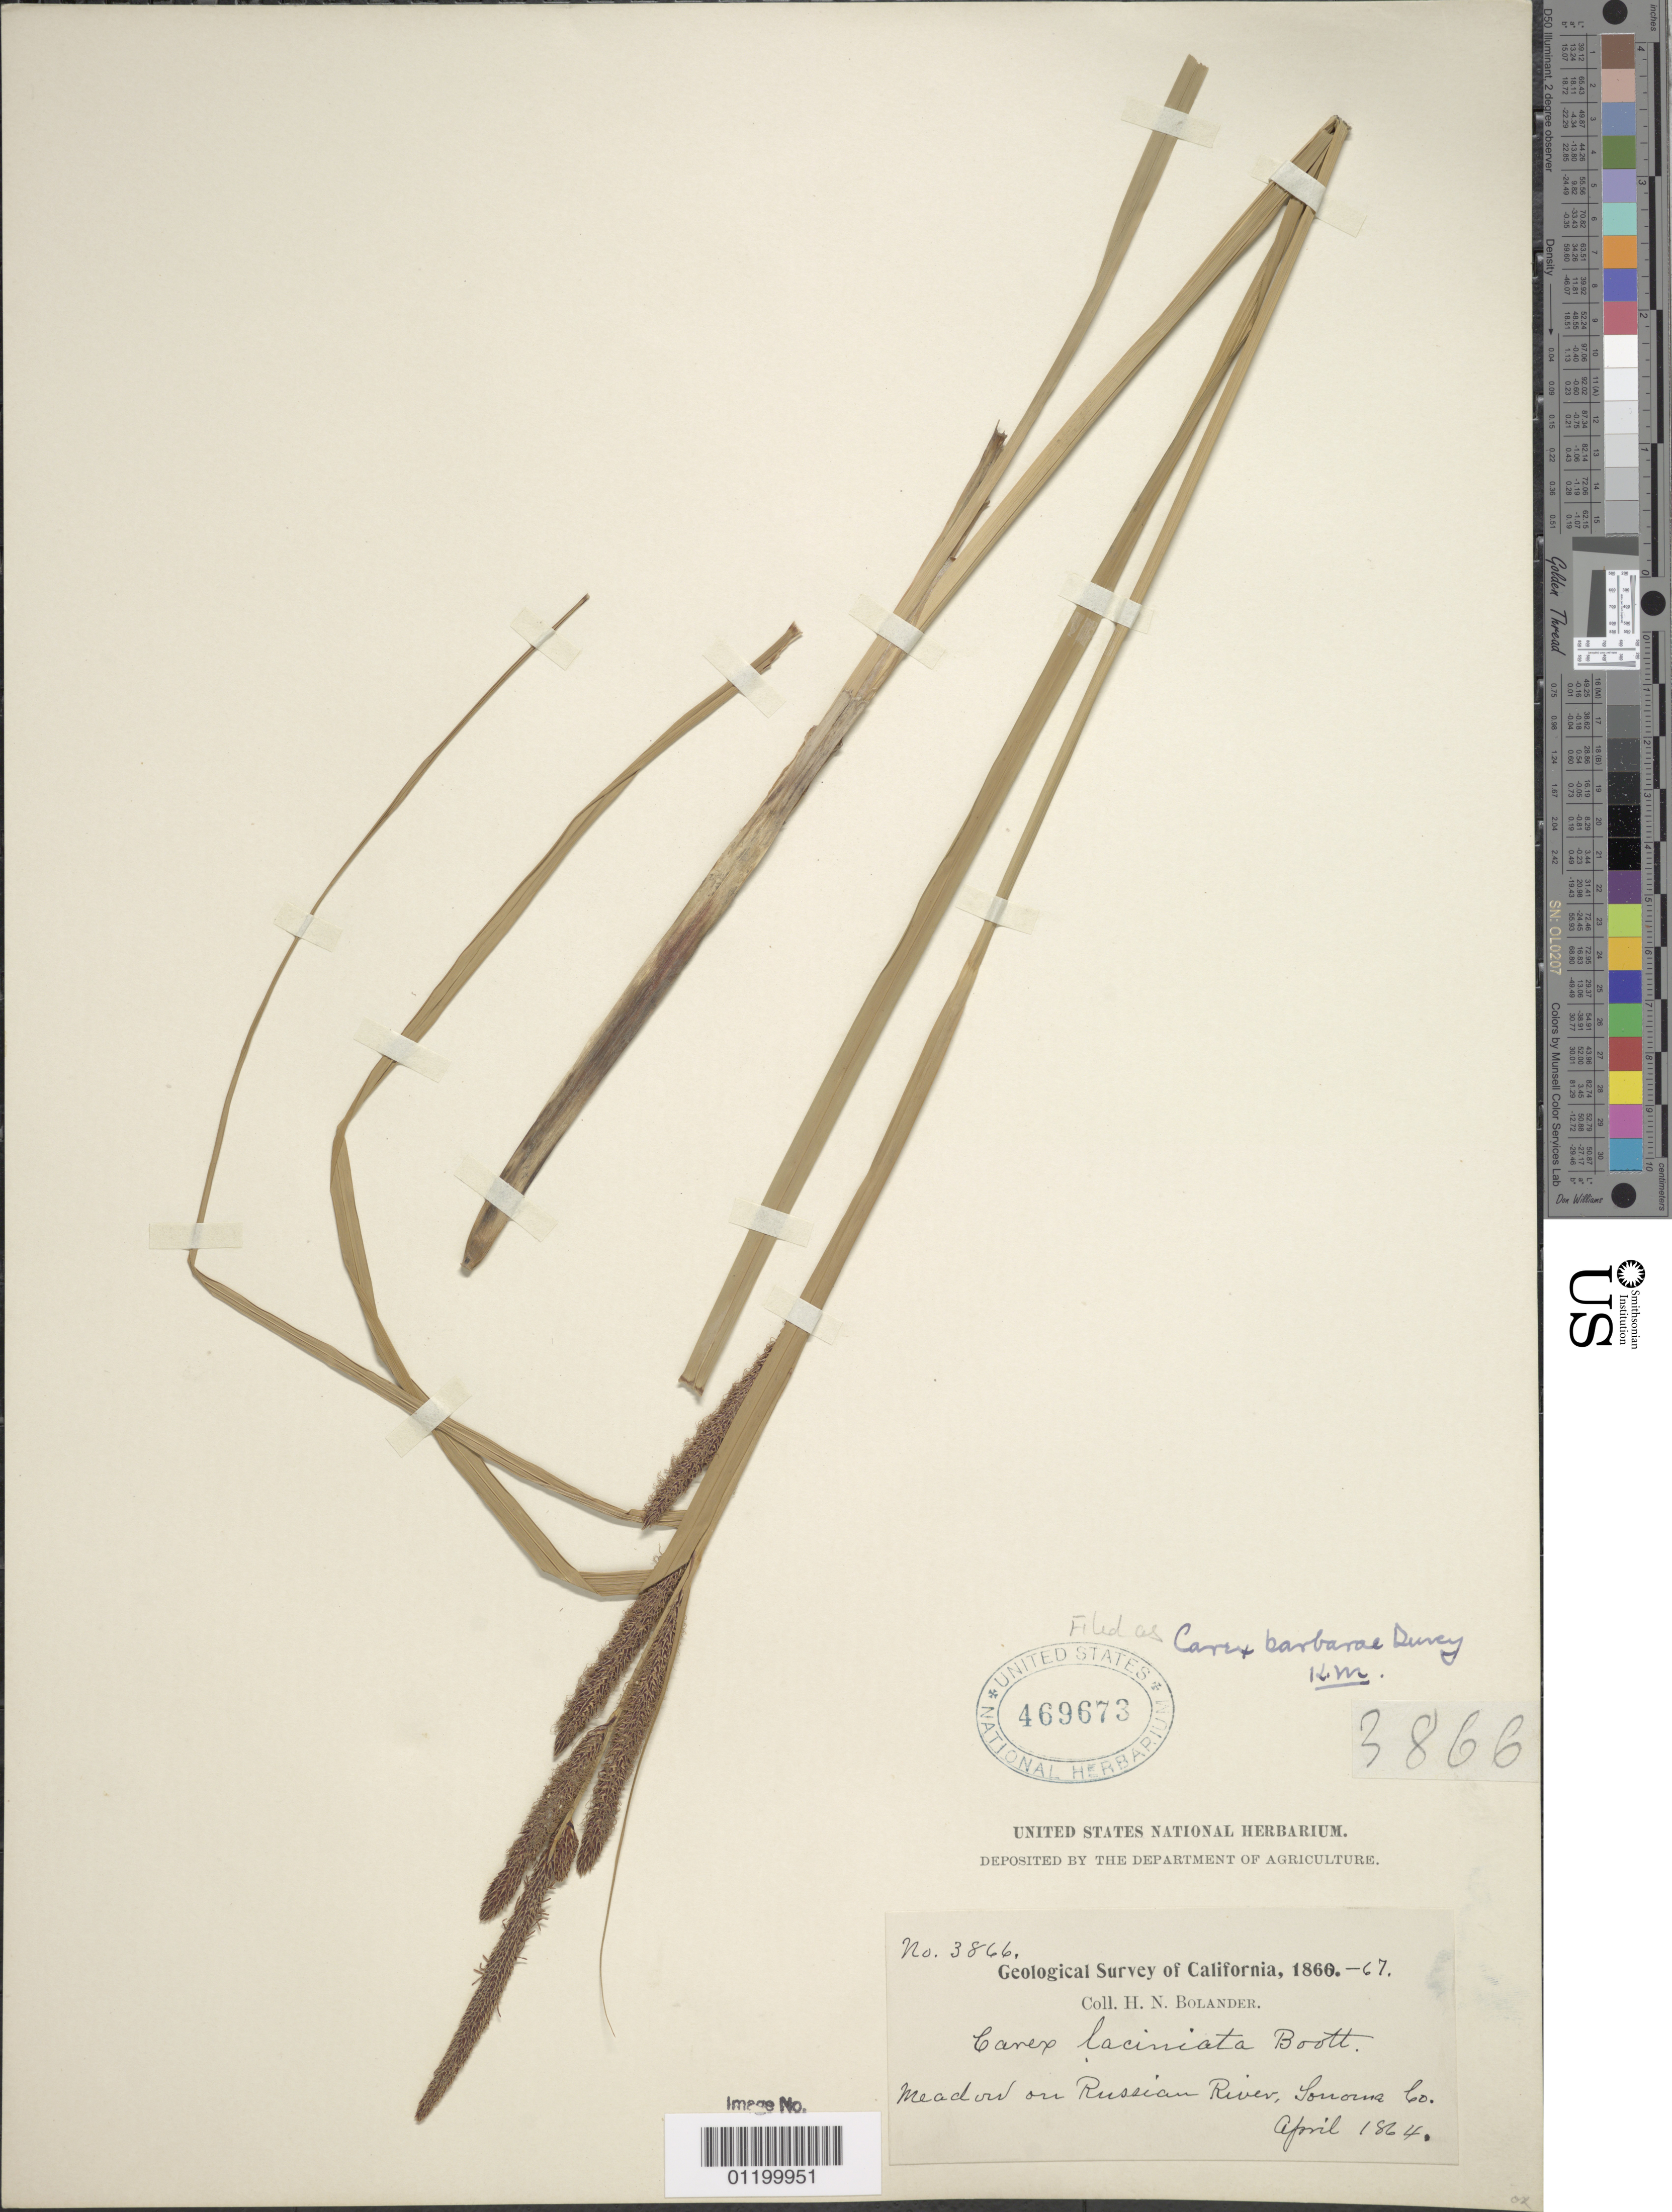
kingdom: Plantae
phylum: Tracheophyta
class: Liliopsida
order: Poales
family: Cyperaceae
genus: Carex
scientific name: Carex barbarae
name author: Dewey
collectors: H. Bolander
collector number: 3866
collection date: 1864-04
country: United States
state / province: California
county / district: Sonoma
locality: Meadow on Russian River.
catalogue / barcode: US 469673